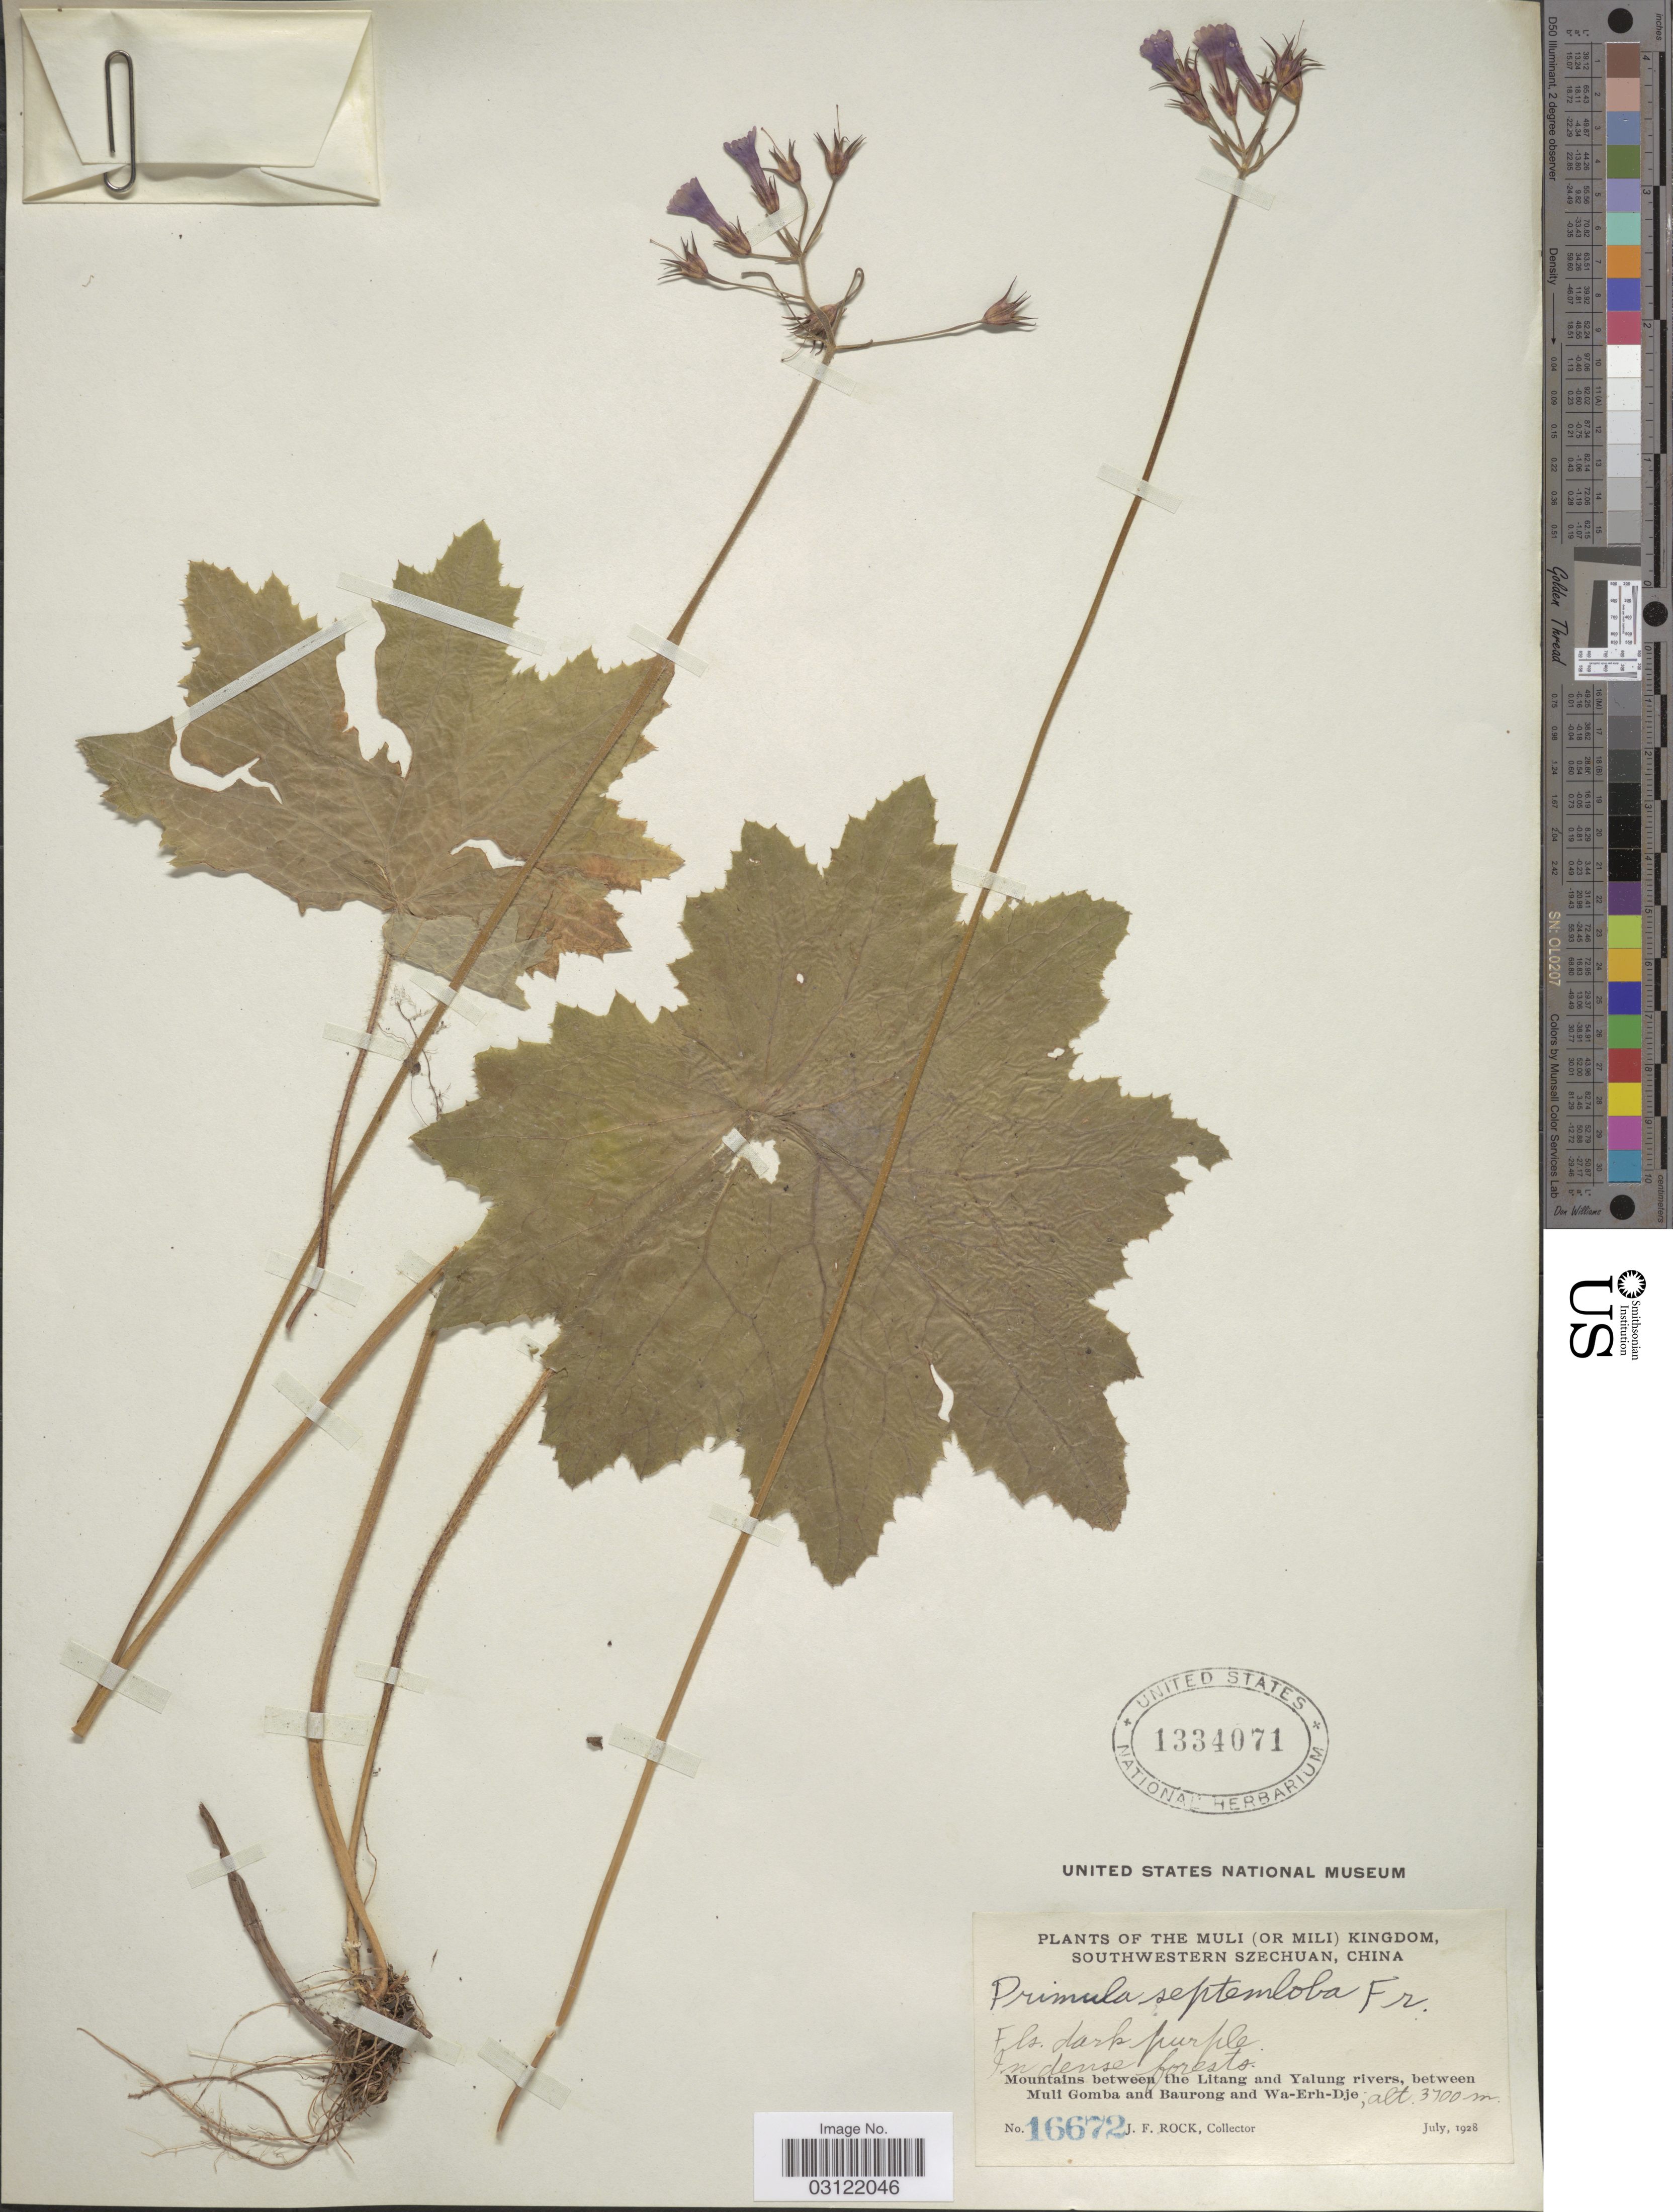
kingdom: Plantae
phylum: Tracheophyta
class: Magnoliopsida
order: Ericales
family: Primulaceae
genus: Primula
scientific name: Primula septemloba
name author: Franch.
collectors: J. Rock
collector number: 16672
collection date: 1928-07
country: China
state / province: Sichuan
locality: The Muli (or Mili) Kingdom, Southwestern Szechuan, Mountains between the Litang and Yalung rivers, between Muli Gomba and Baurong and Wa-Erh-Dje.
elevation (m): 3700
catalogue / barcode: US 1334071